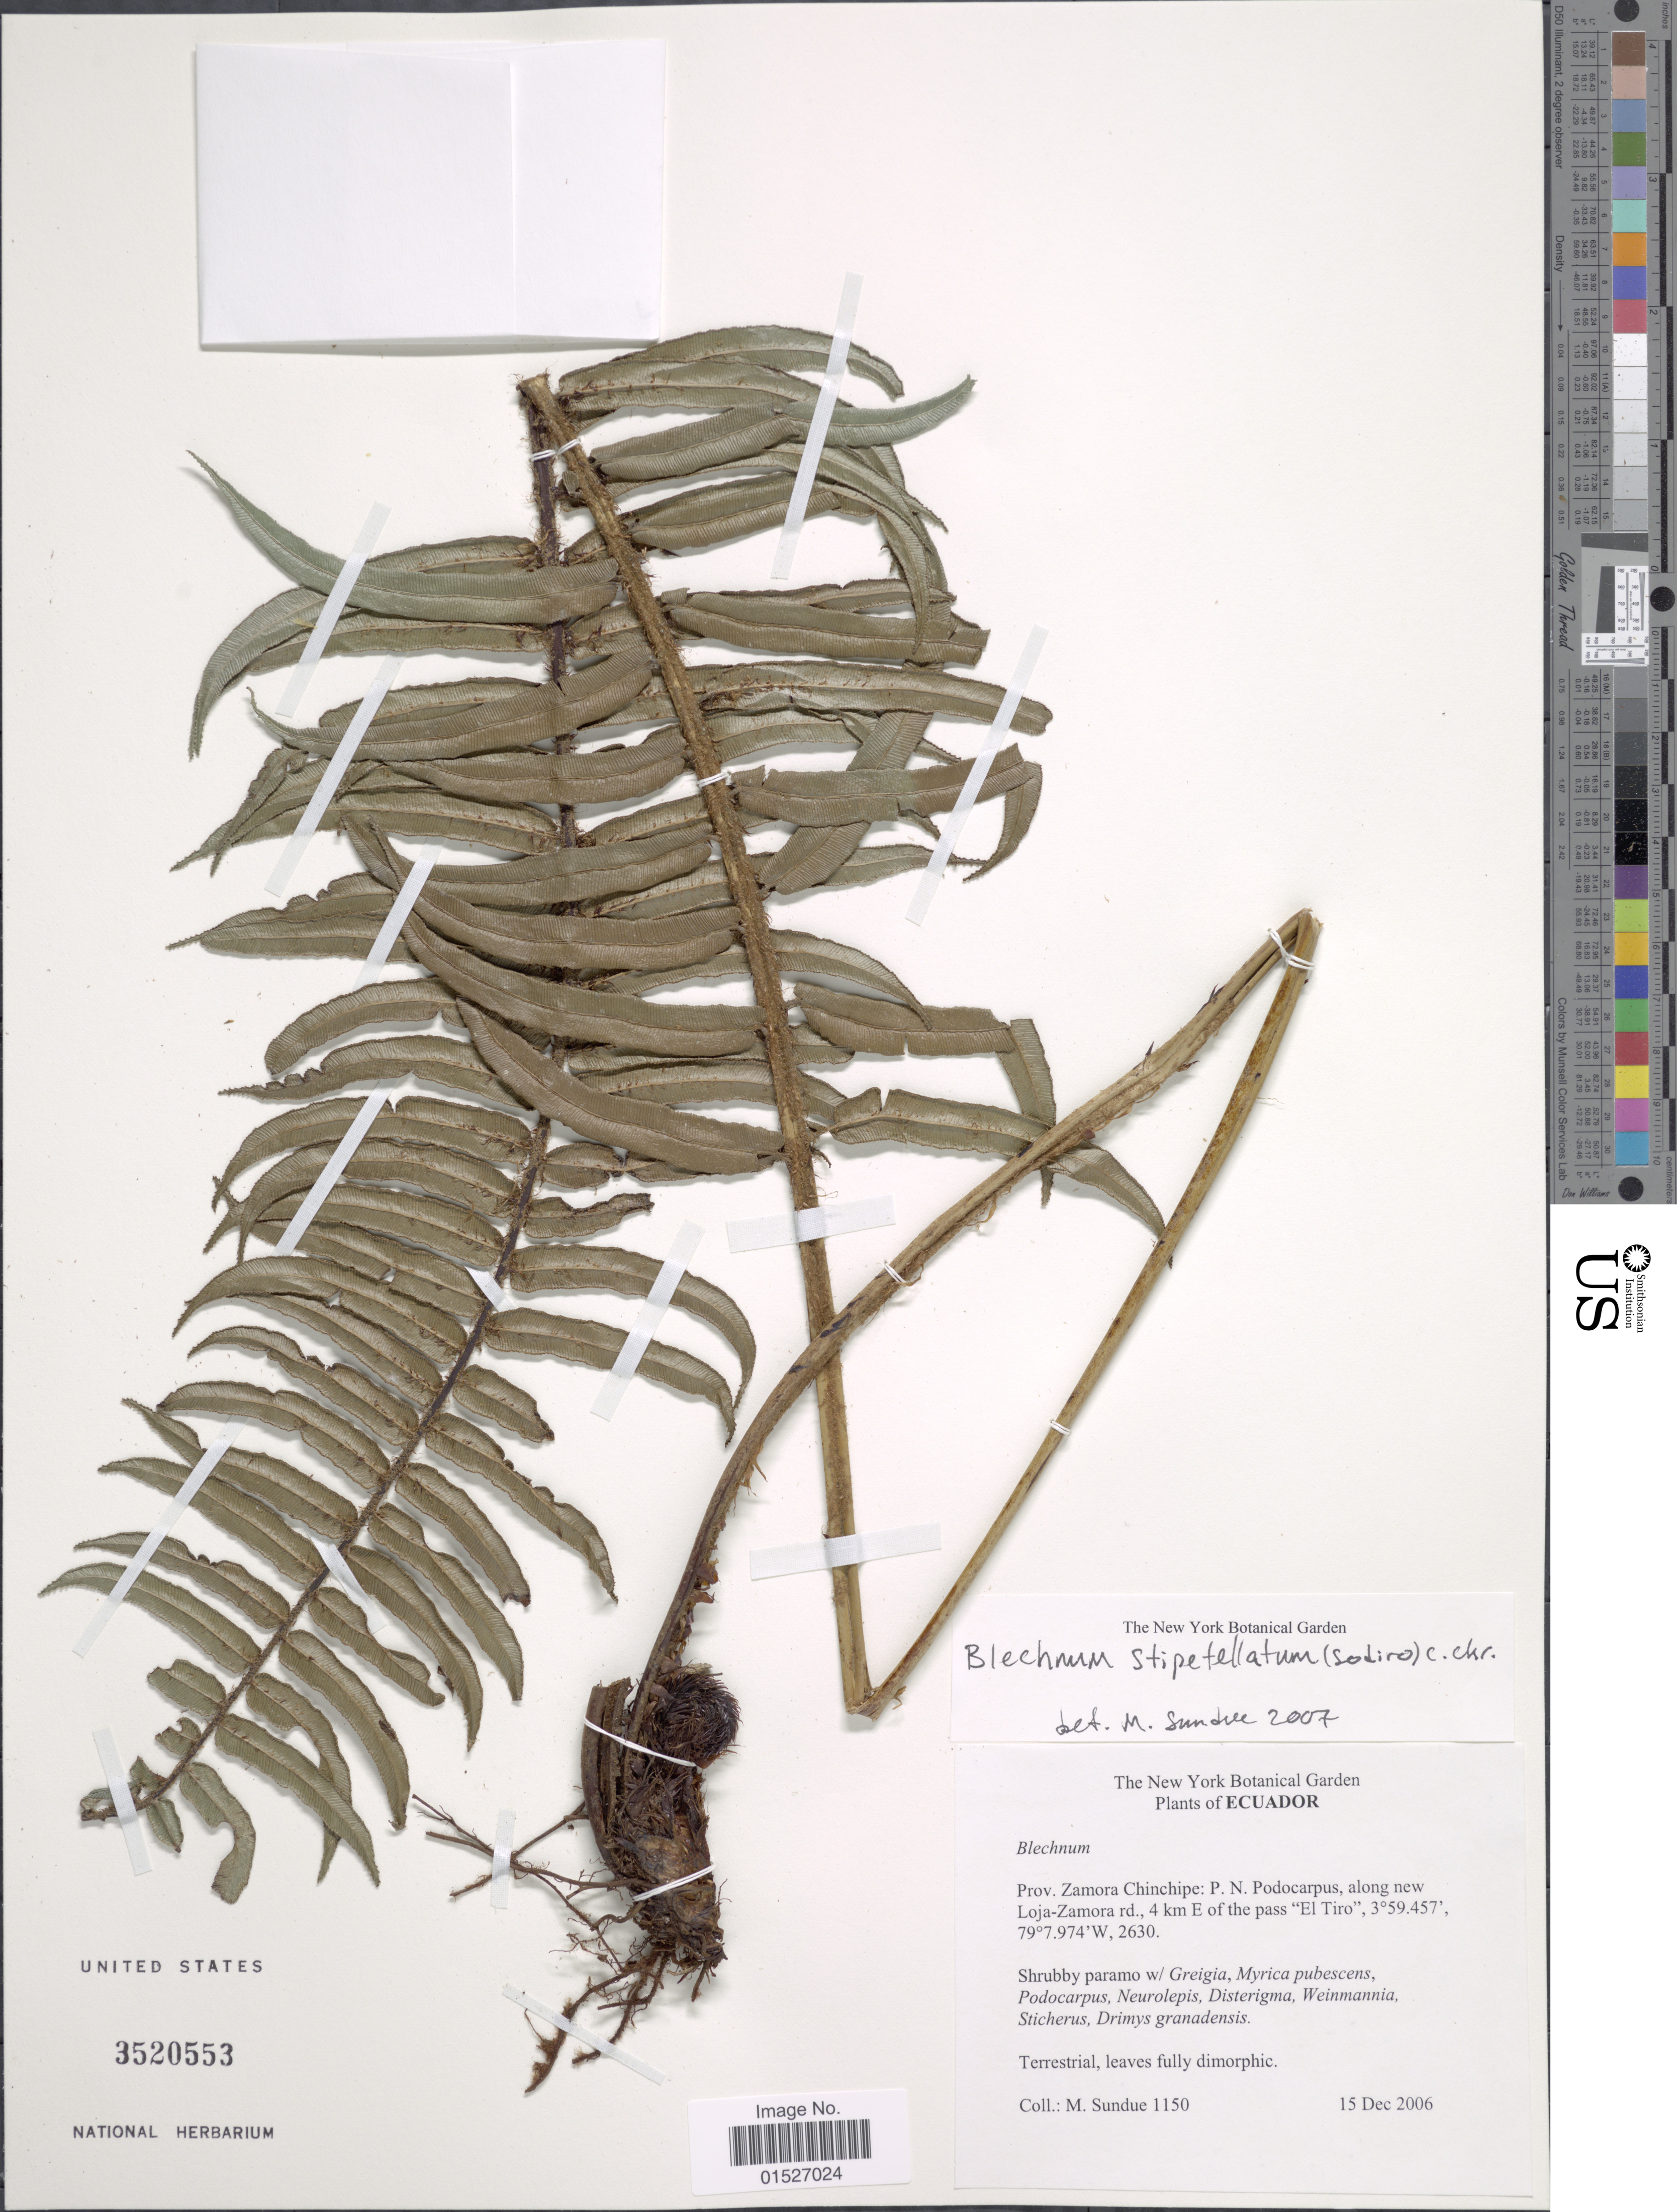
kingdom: Plantae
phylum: Tracheophyta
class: Polypodiopsida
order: Polypodiales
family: Blechnaceae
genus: Blechnum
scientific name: Blechnum stipitellatum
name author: (Sodiro) C. Chr.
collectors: M. Sundue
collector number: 1150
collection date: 2006-12-15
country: Ecuador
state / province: Zamora-Chinchipe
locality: Prov. Zamora Chinchipe: P. N. Podocarpus, along new Loja-zamora rd., 4 km E of the pass "El Tiro"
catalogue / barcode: US 3520553